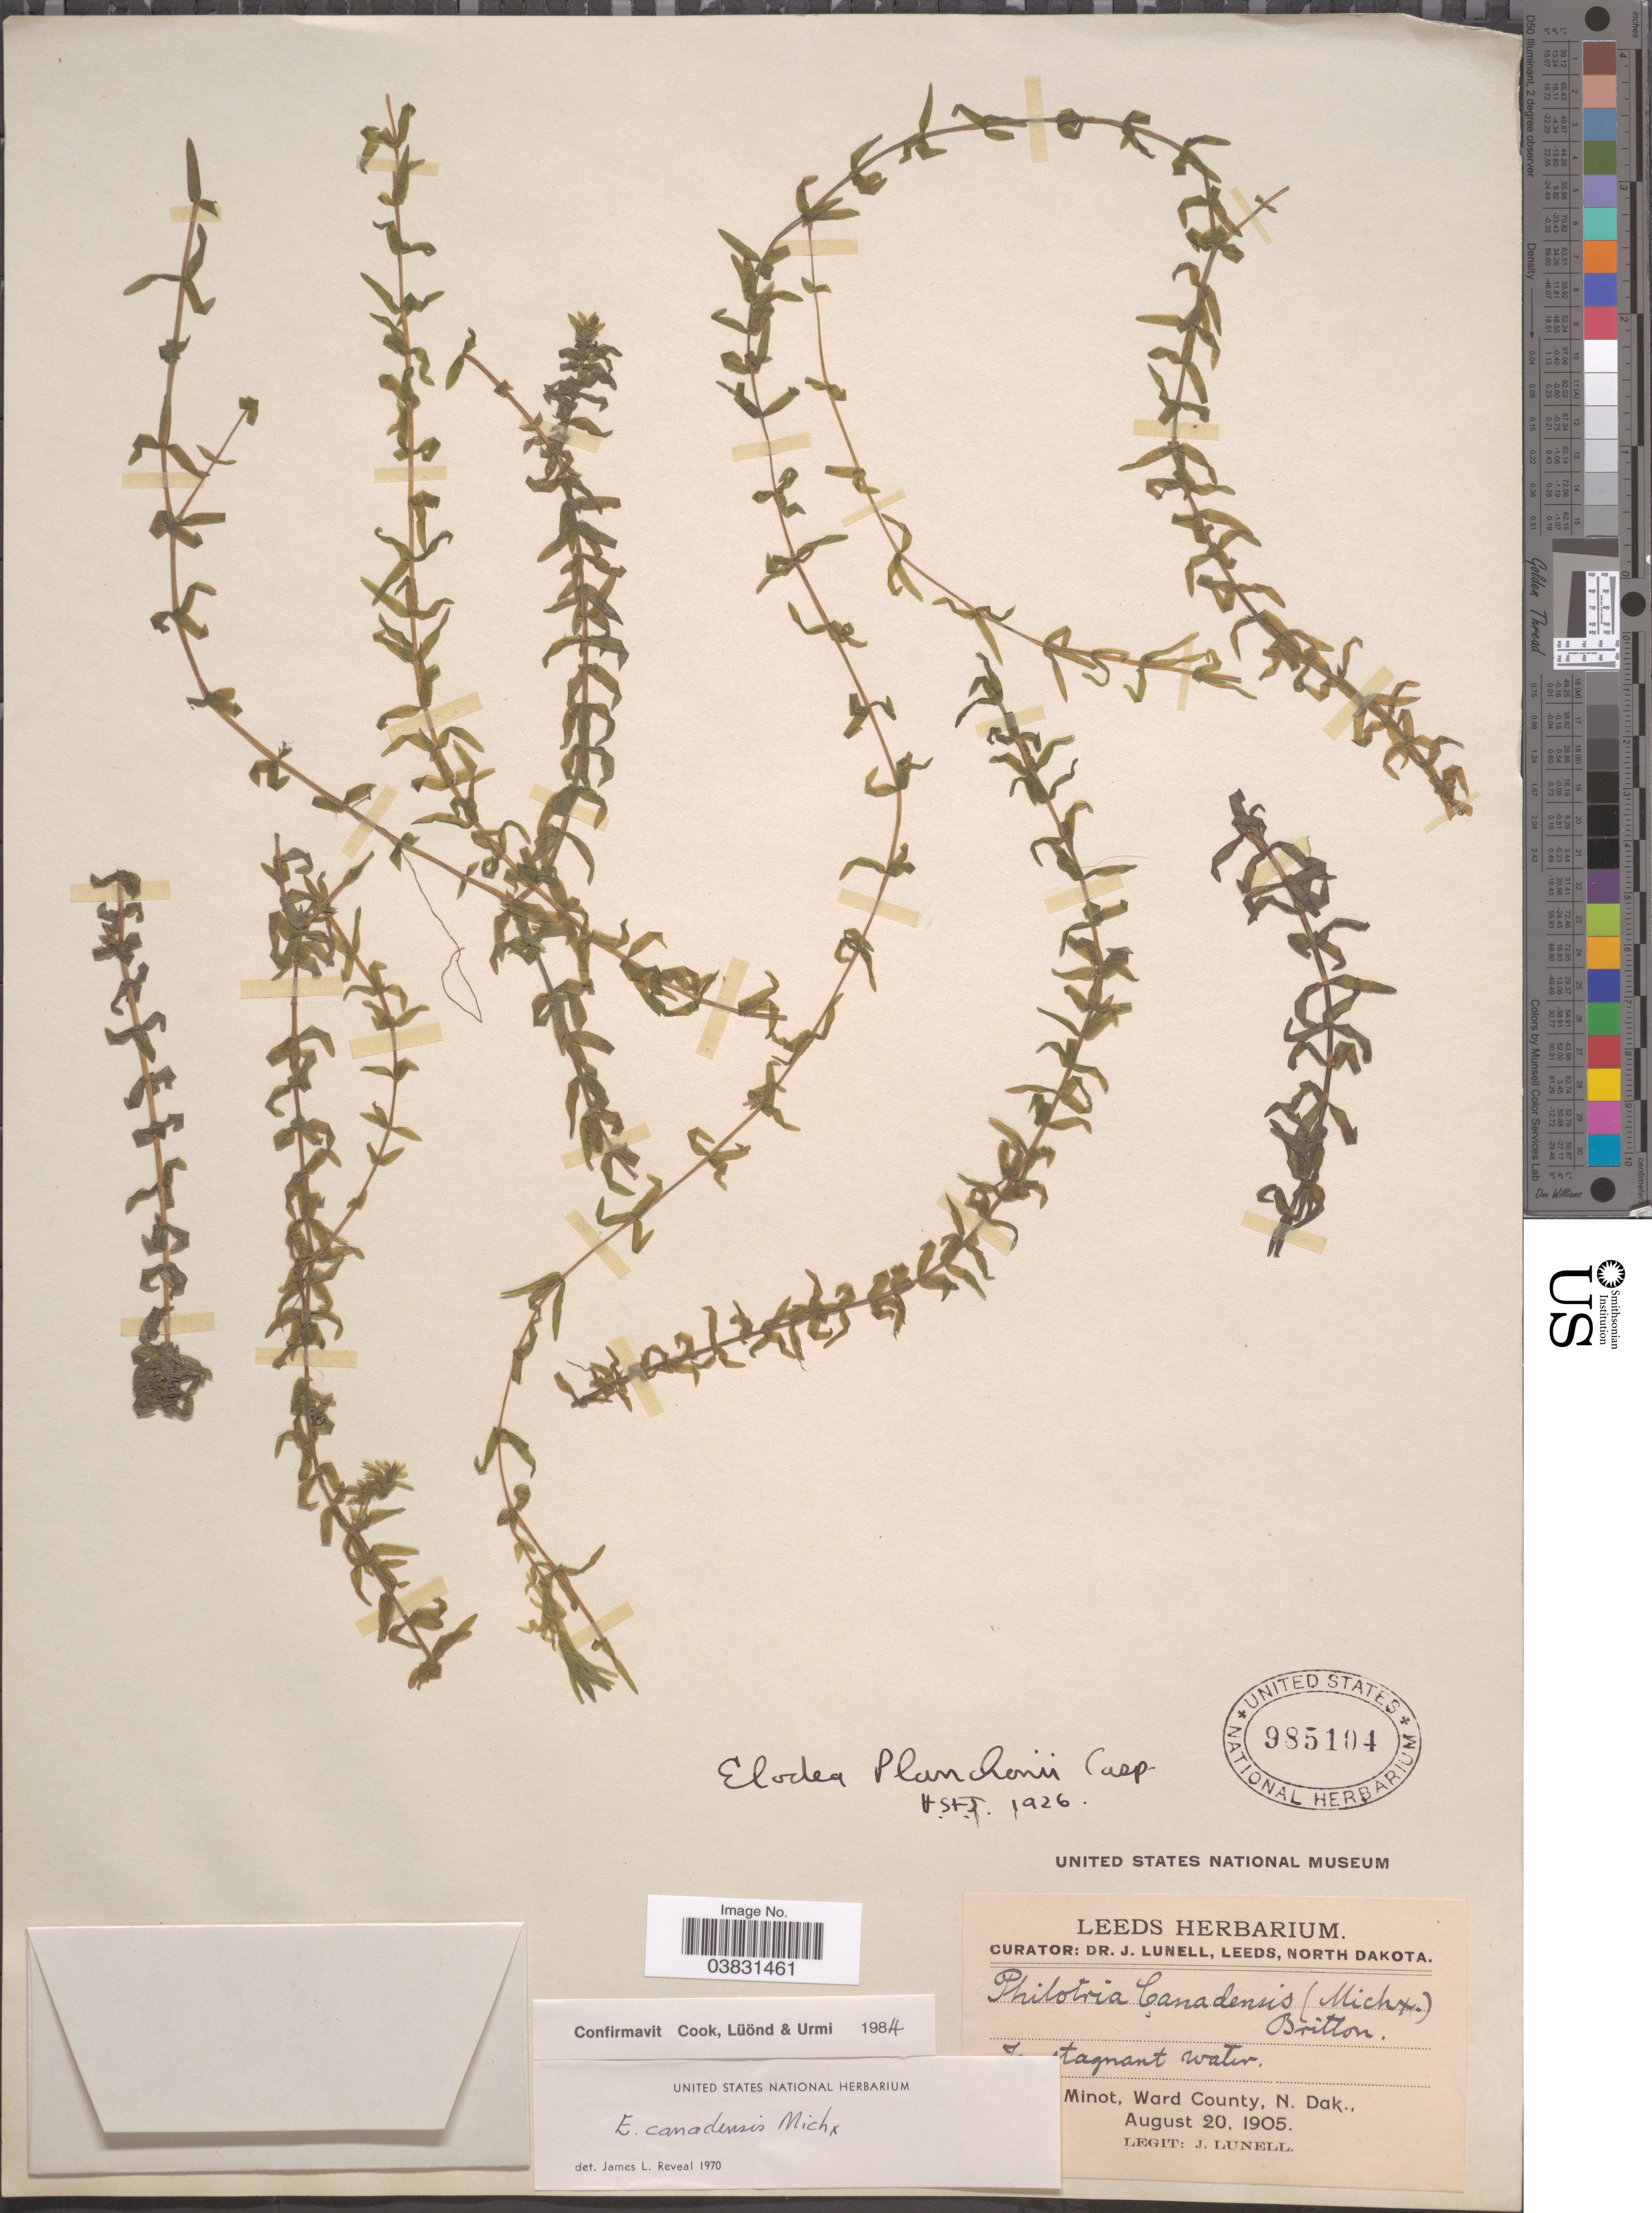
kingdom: Plantae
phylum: Tracheophyta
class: Liliopsida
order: Alismatales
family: Hydrocharitaceae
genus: Elodea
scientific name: Elodea canadensis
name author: Michx.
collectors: J. Lunell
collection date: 1905-08-20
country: United States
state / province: North Dakota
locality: [illegible text] Minot, Ward County.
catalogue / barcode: US 985104